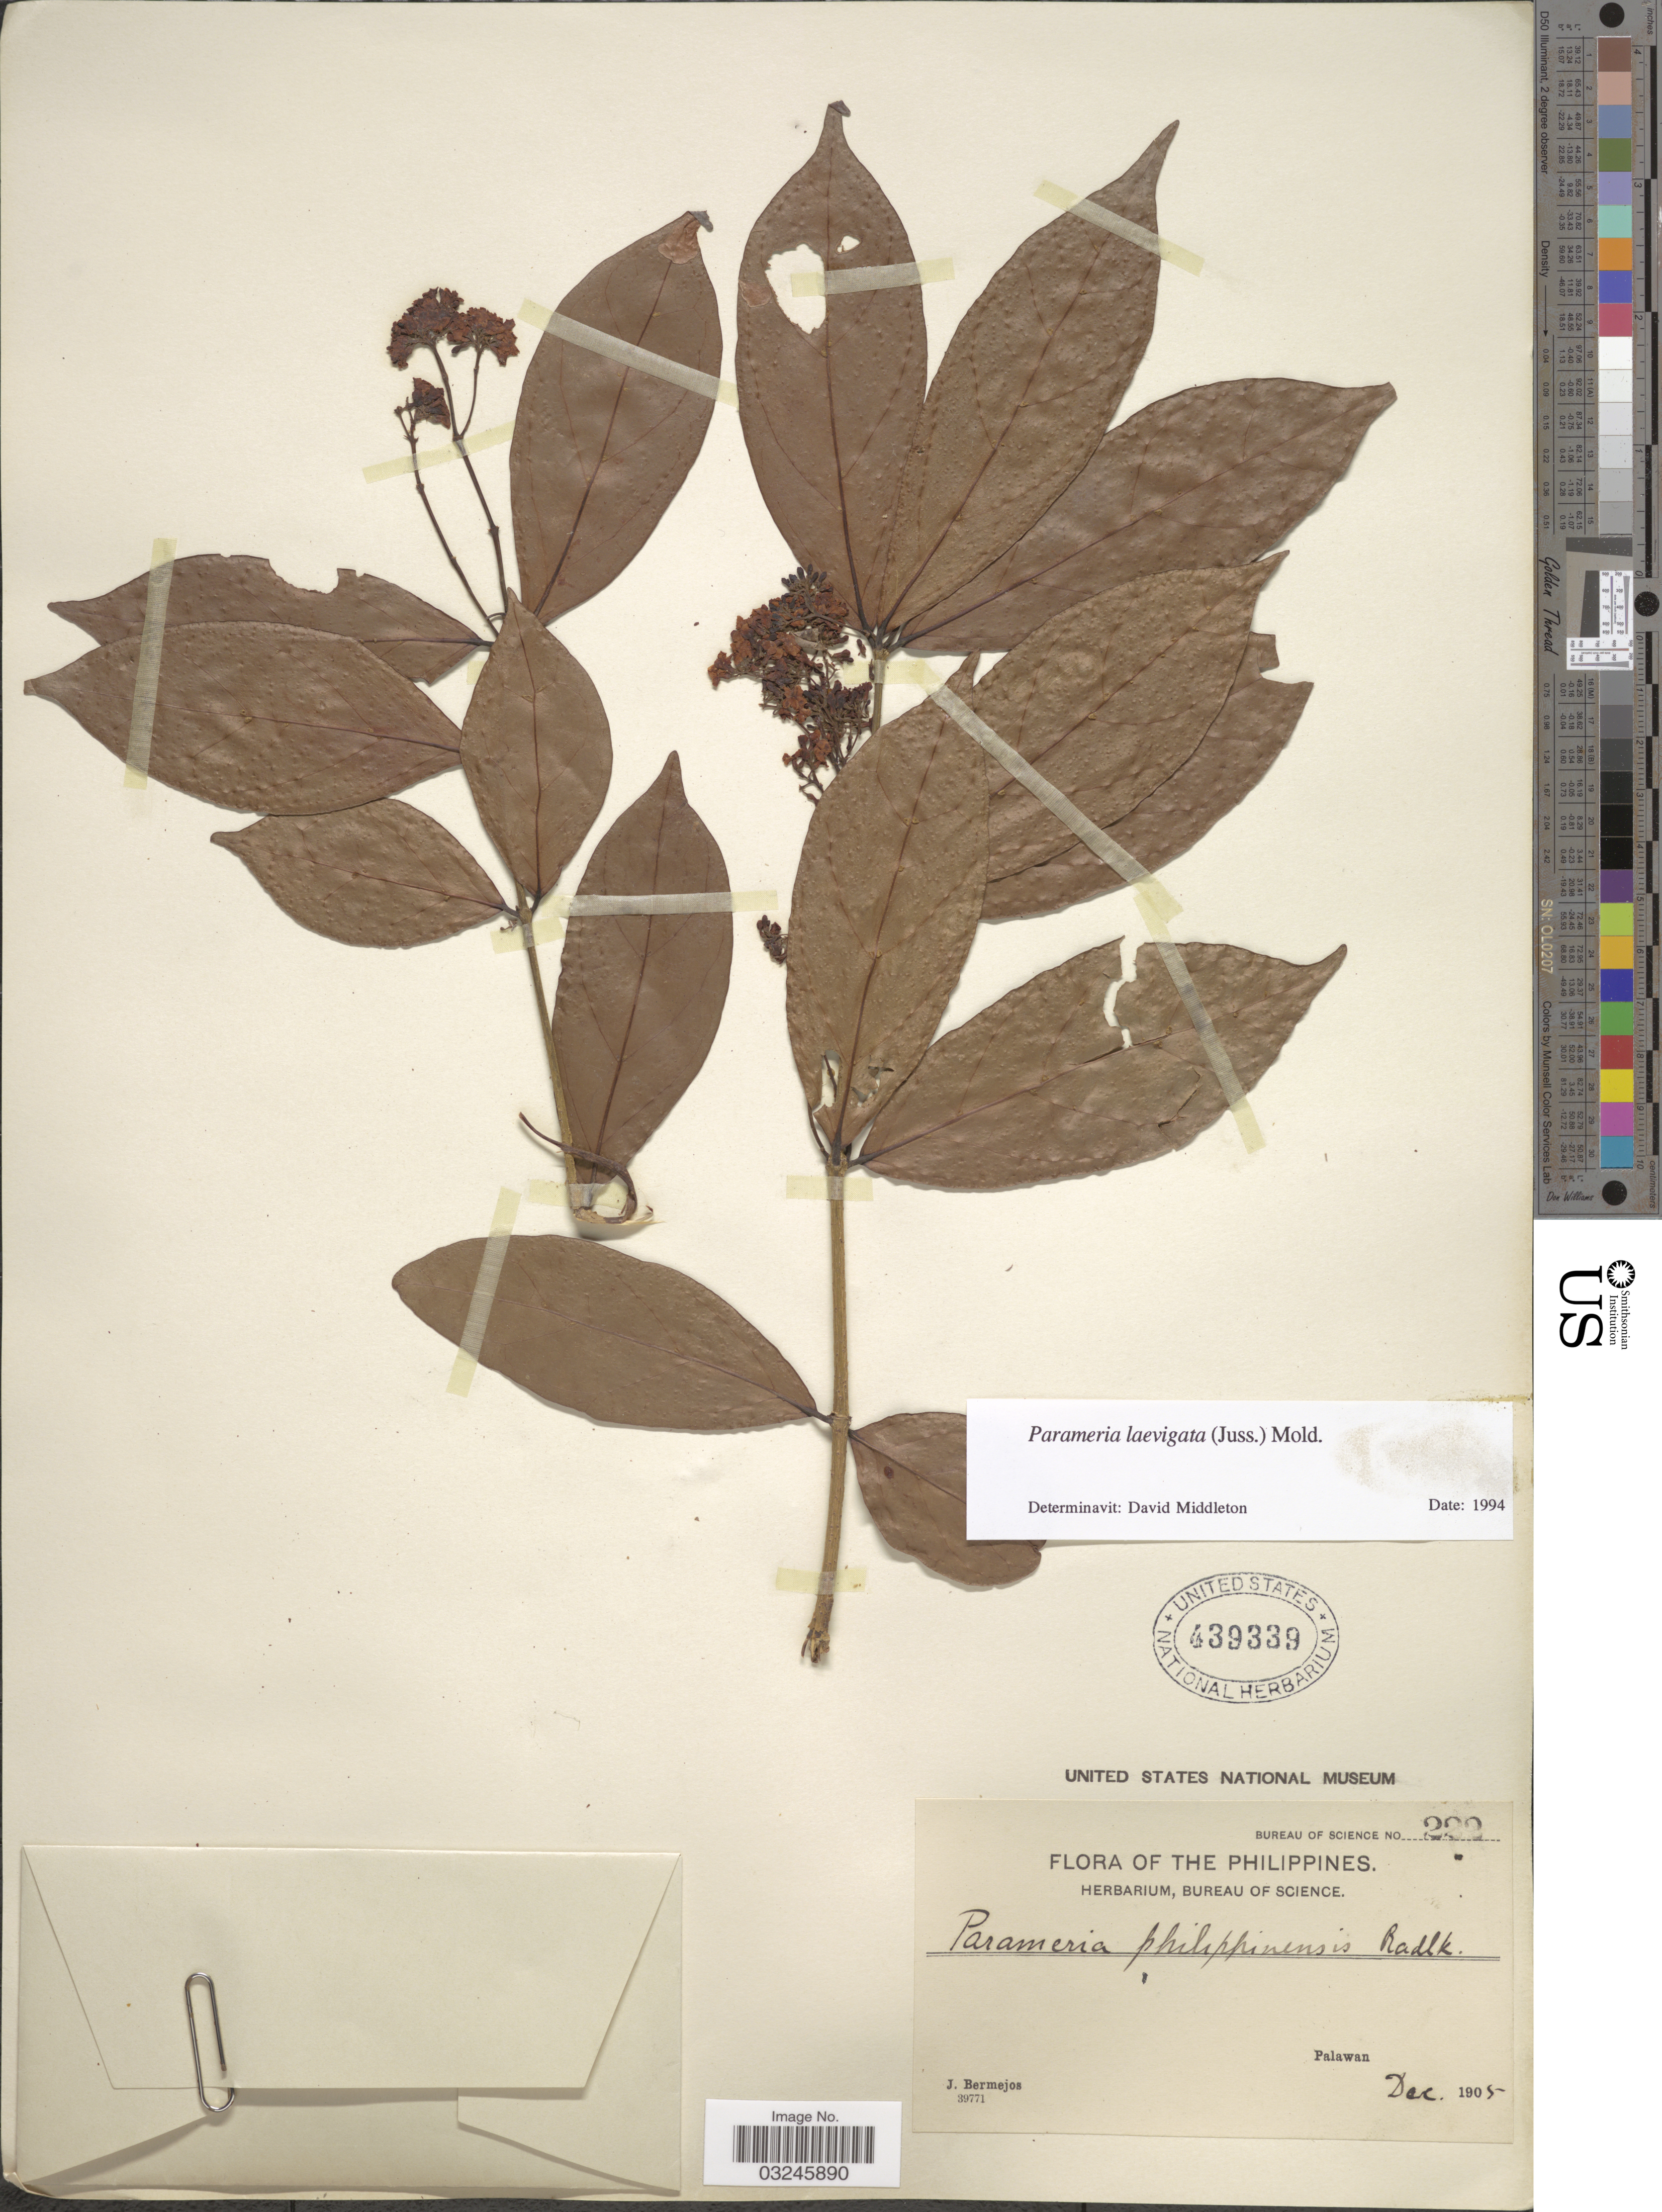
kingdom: Plantae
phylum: Tracheophyta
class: Magnoliopsida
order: Gentianales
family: Apocynaceae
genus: Parameria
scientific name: Parameria laevigata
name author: (Juss.) Moldenke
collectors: J. Bermejos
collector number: Bureau of Science 222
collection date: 1905-12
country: Philippines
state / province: Mimaropa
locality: Palawan.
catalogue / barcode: US 439339